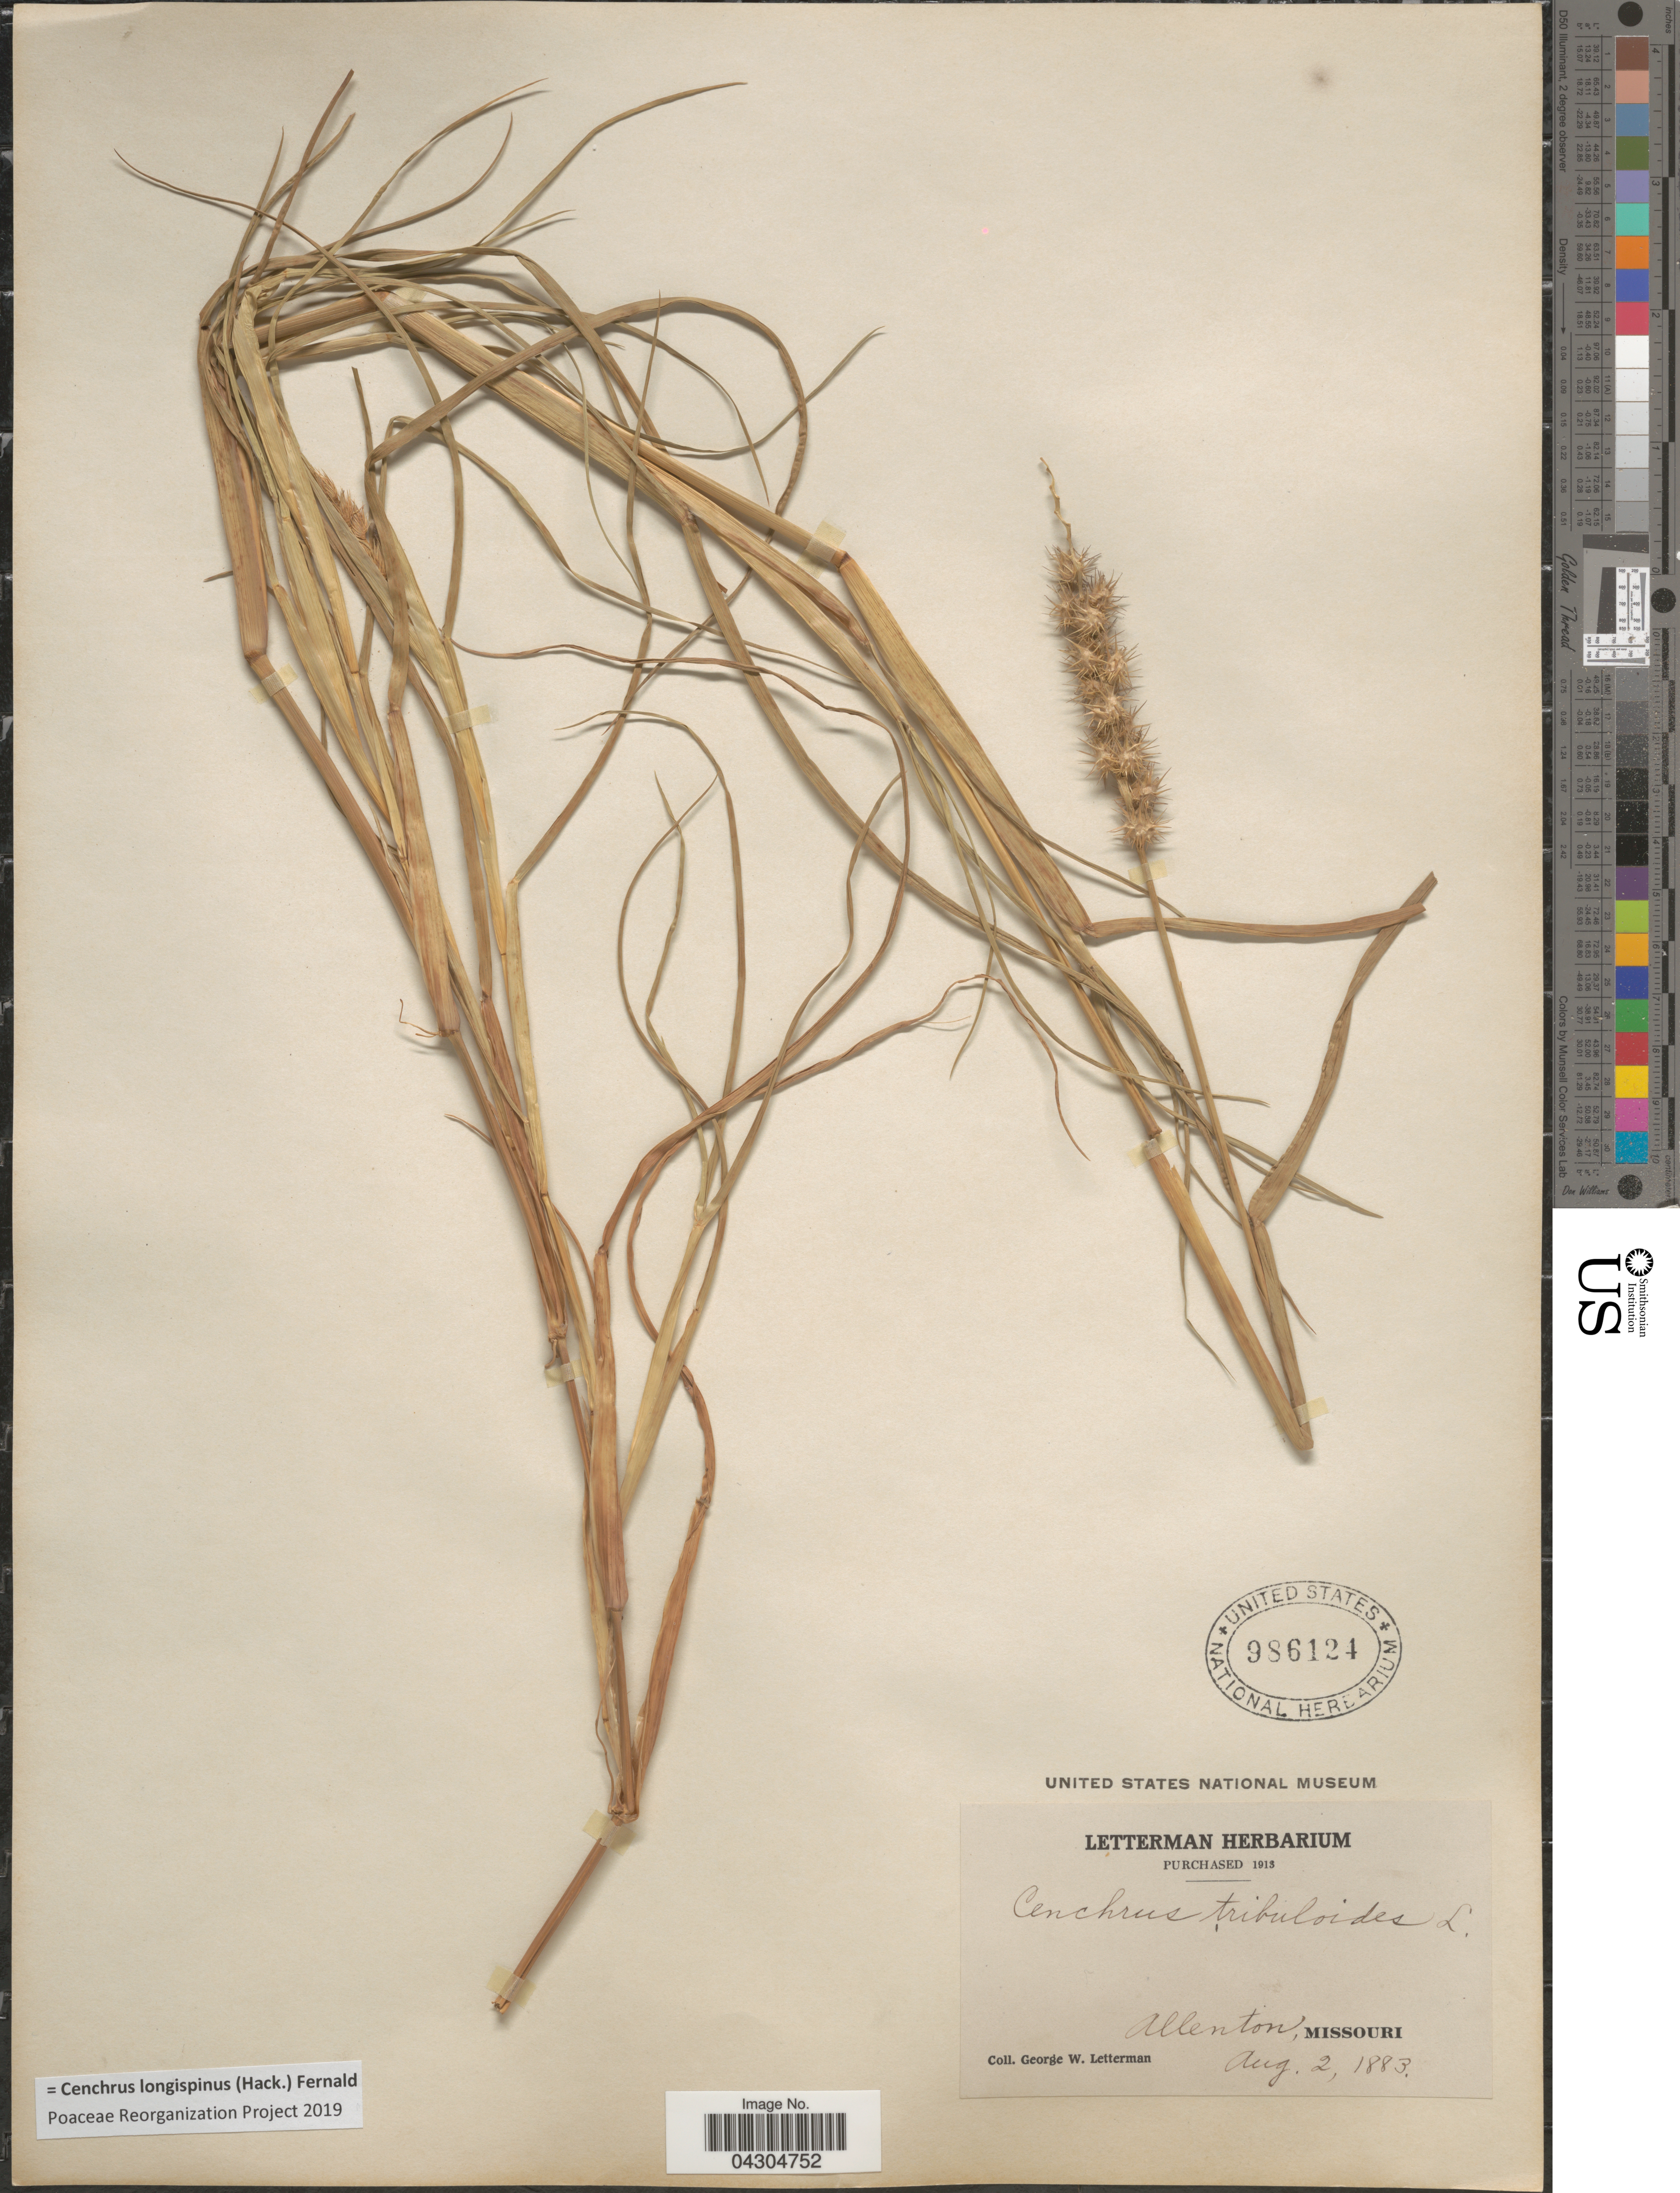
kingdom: Plantae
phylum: Tracheophyta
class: Liliopsida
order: Poales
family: Poaceae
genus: Cenchrus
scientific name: Cenchrus longispinus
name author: (Hack.) Fernald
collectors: G. W. Letterman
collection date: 1883-08-02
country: United States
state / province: Missouri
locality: Allenton.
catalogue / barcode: US 986124